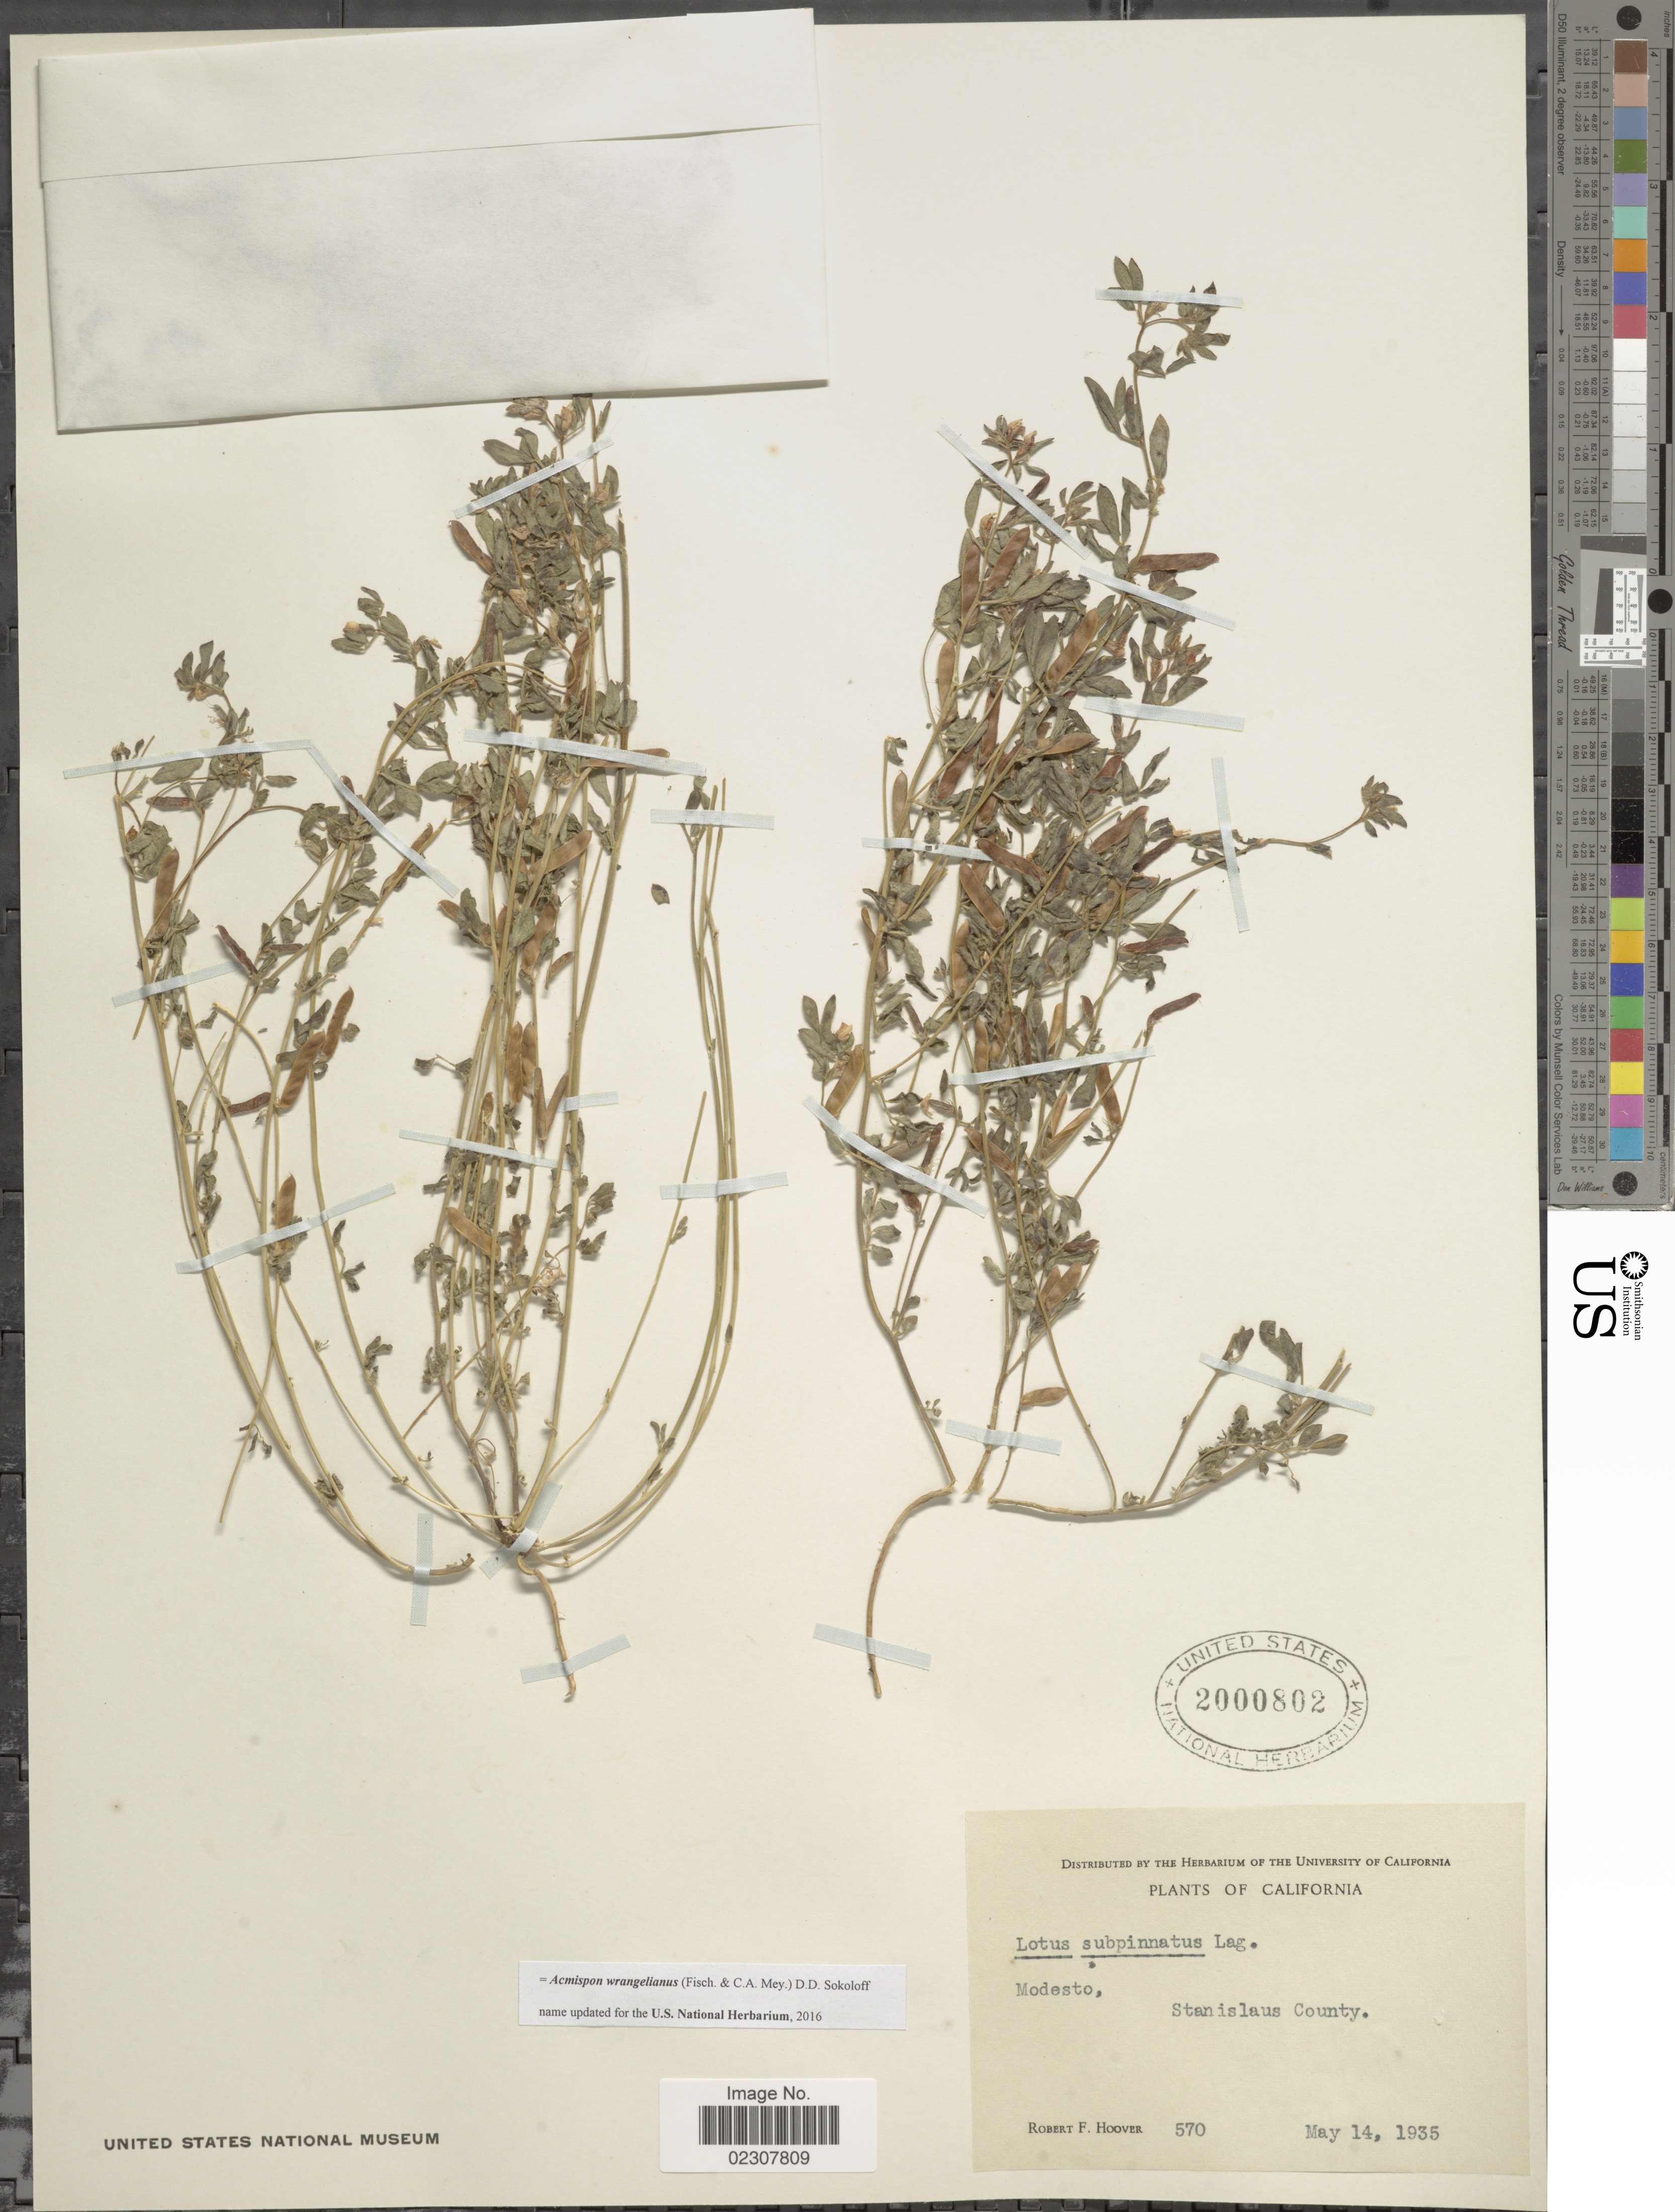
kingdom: Plantae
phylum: Tracheophyta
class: Magnoliopsida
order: Fabales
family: Fabaceae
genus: Acmispon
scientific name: Acmispon wrangelianus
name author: (Fisch. & C.A. Mey.) D.D. Sokoloff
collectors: R. F. Hoover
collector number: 570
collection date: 1935-05-14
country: United States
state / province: California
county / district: Stanislaus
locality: Modesto, Stanislaus County.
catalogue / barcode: US 2000802